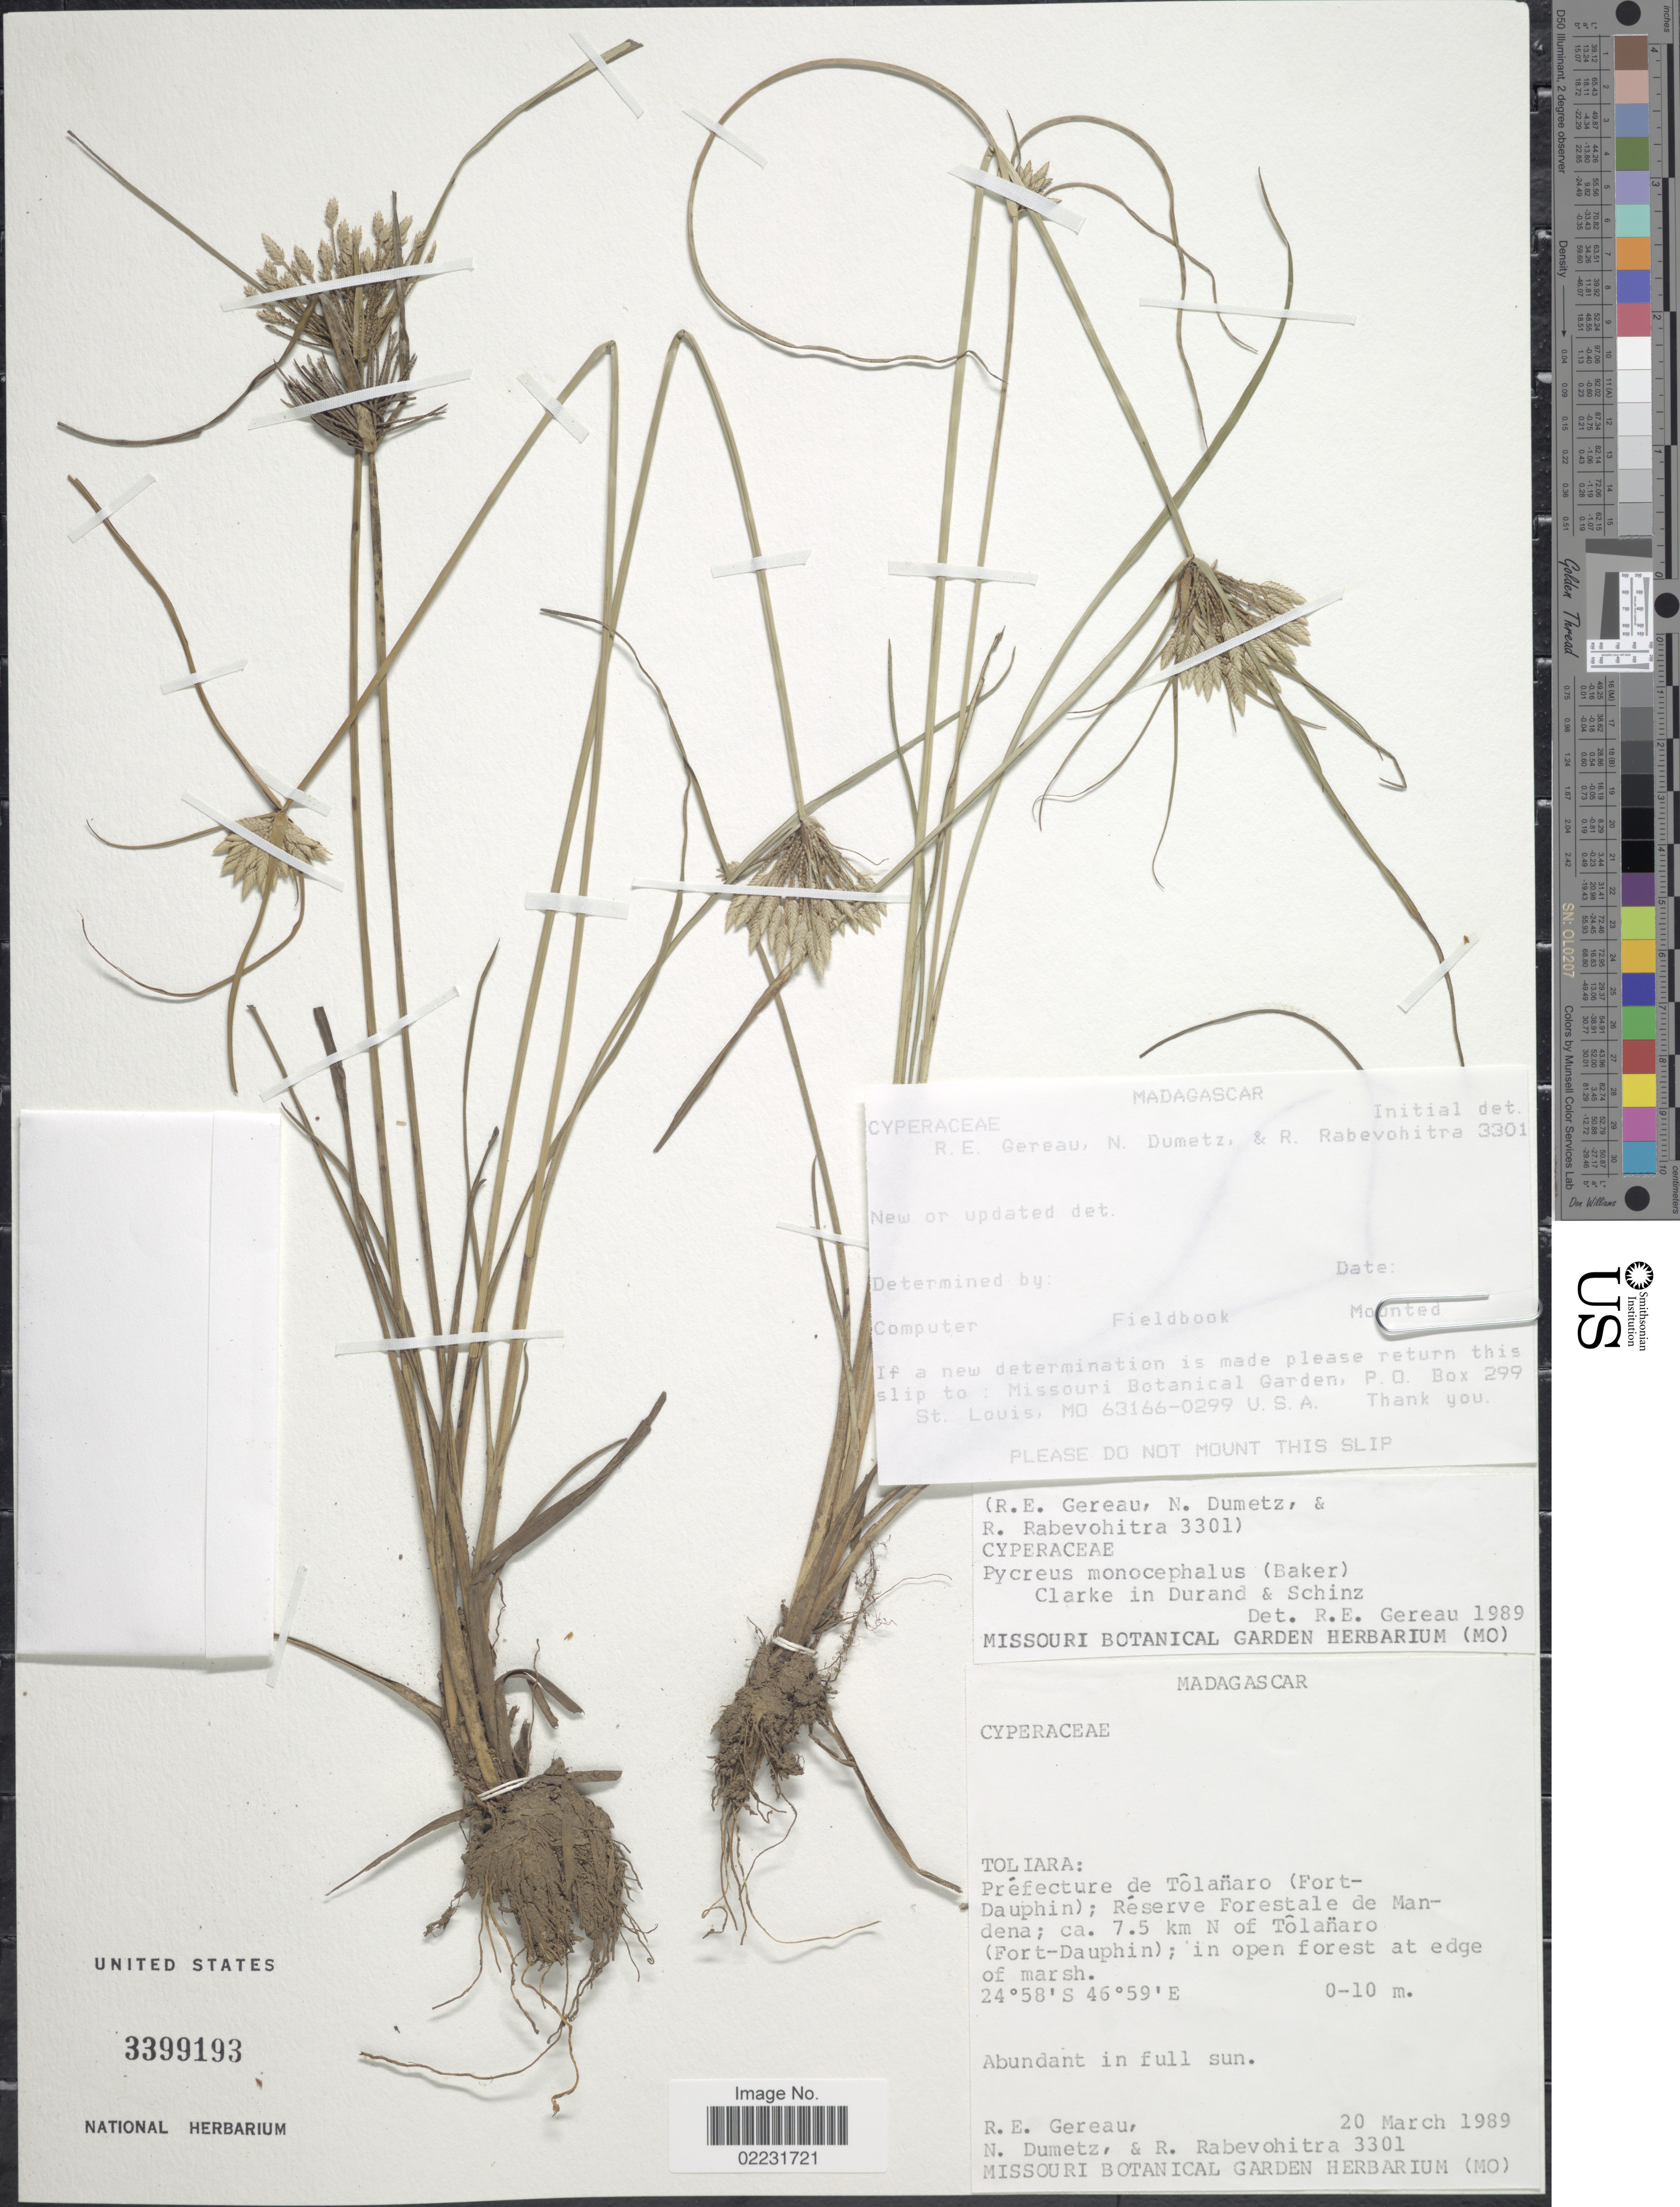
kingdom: Plantae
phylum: Tracheophyta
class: Liliopsida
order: Poales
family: Cyperaceae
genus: Cyperus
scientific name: Cyperus smithianus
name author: Ridl.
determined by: Strong, Mark T., (BOT), Smithsonian Institution - National Museum of Natural History (UNITED STATES)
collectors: R. Gereau, N. Dumetz & R. Rabevohitra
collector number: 3301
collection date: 1989-03-20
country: Madagascar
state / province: Anosy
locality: Prefecture de Tolanaro (Fort-Dauphin), Reserve Florestale de Mandena, ca 7.5 km N of Tolanaro (Fort-Dauphin)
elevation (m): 0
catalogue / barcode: US 3399193